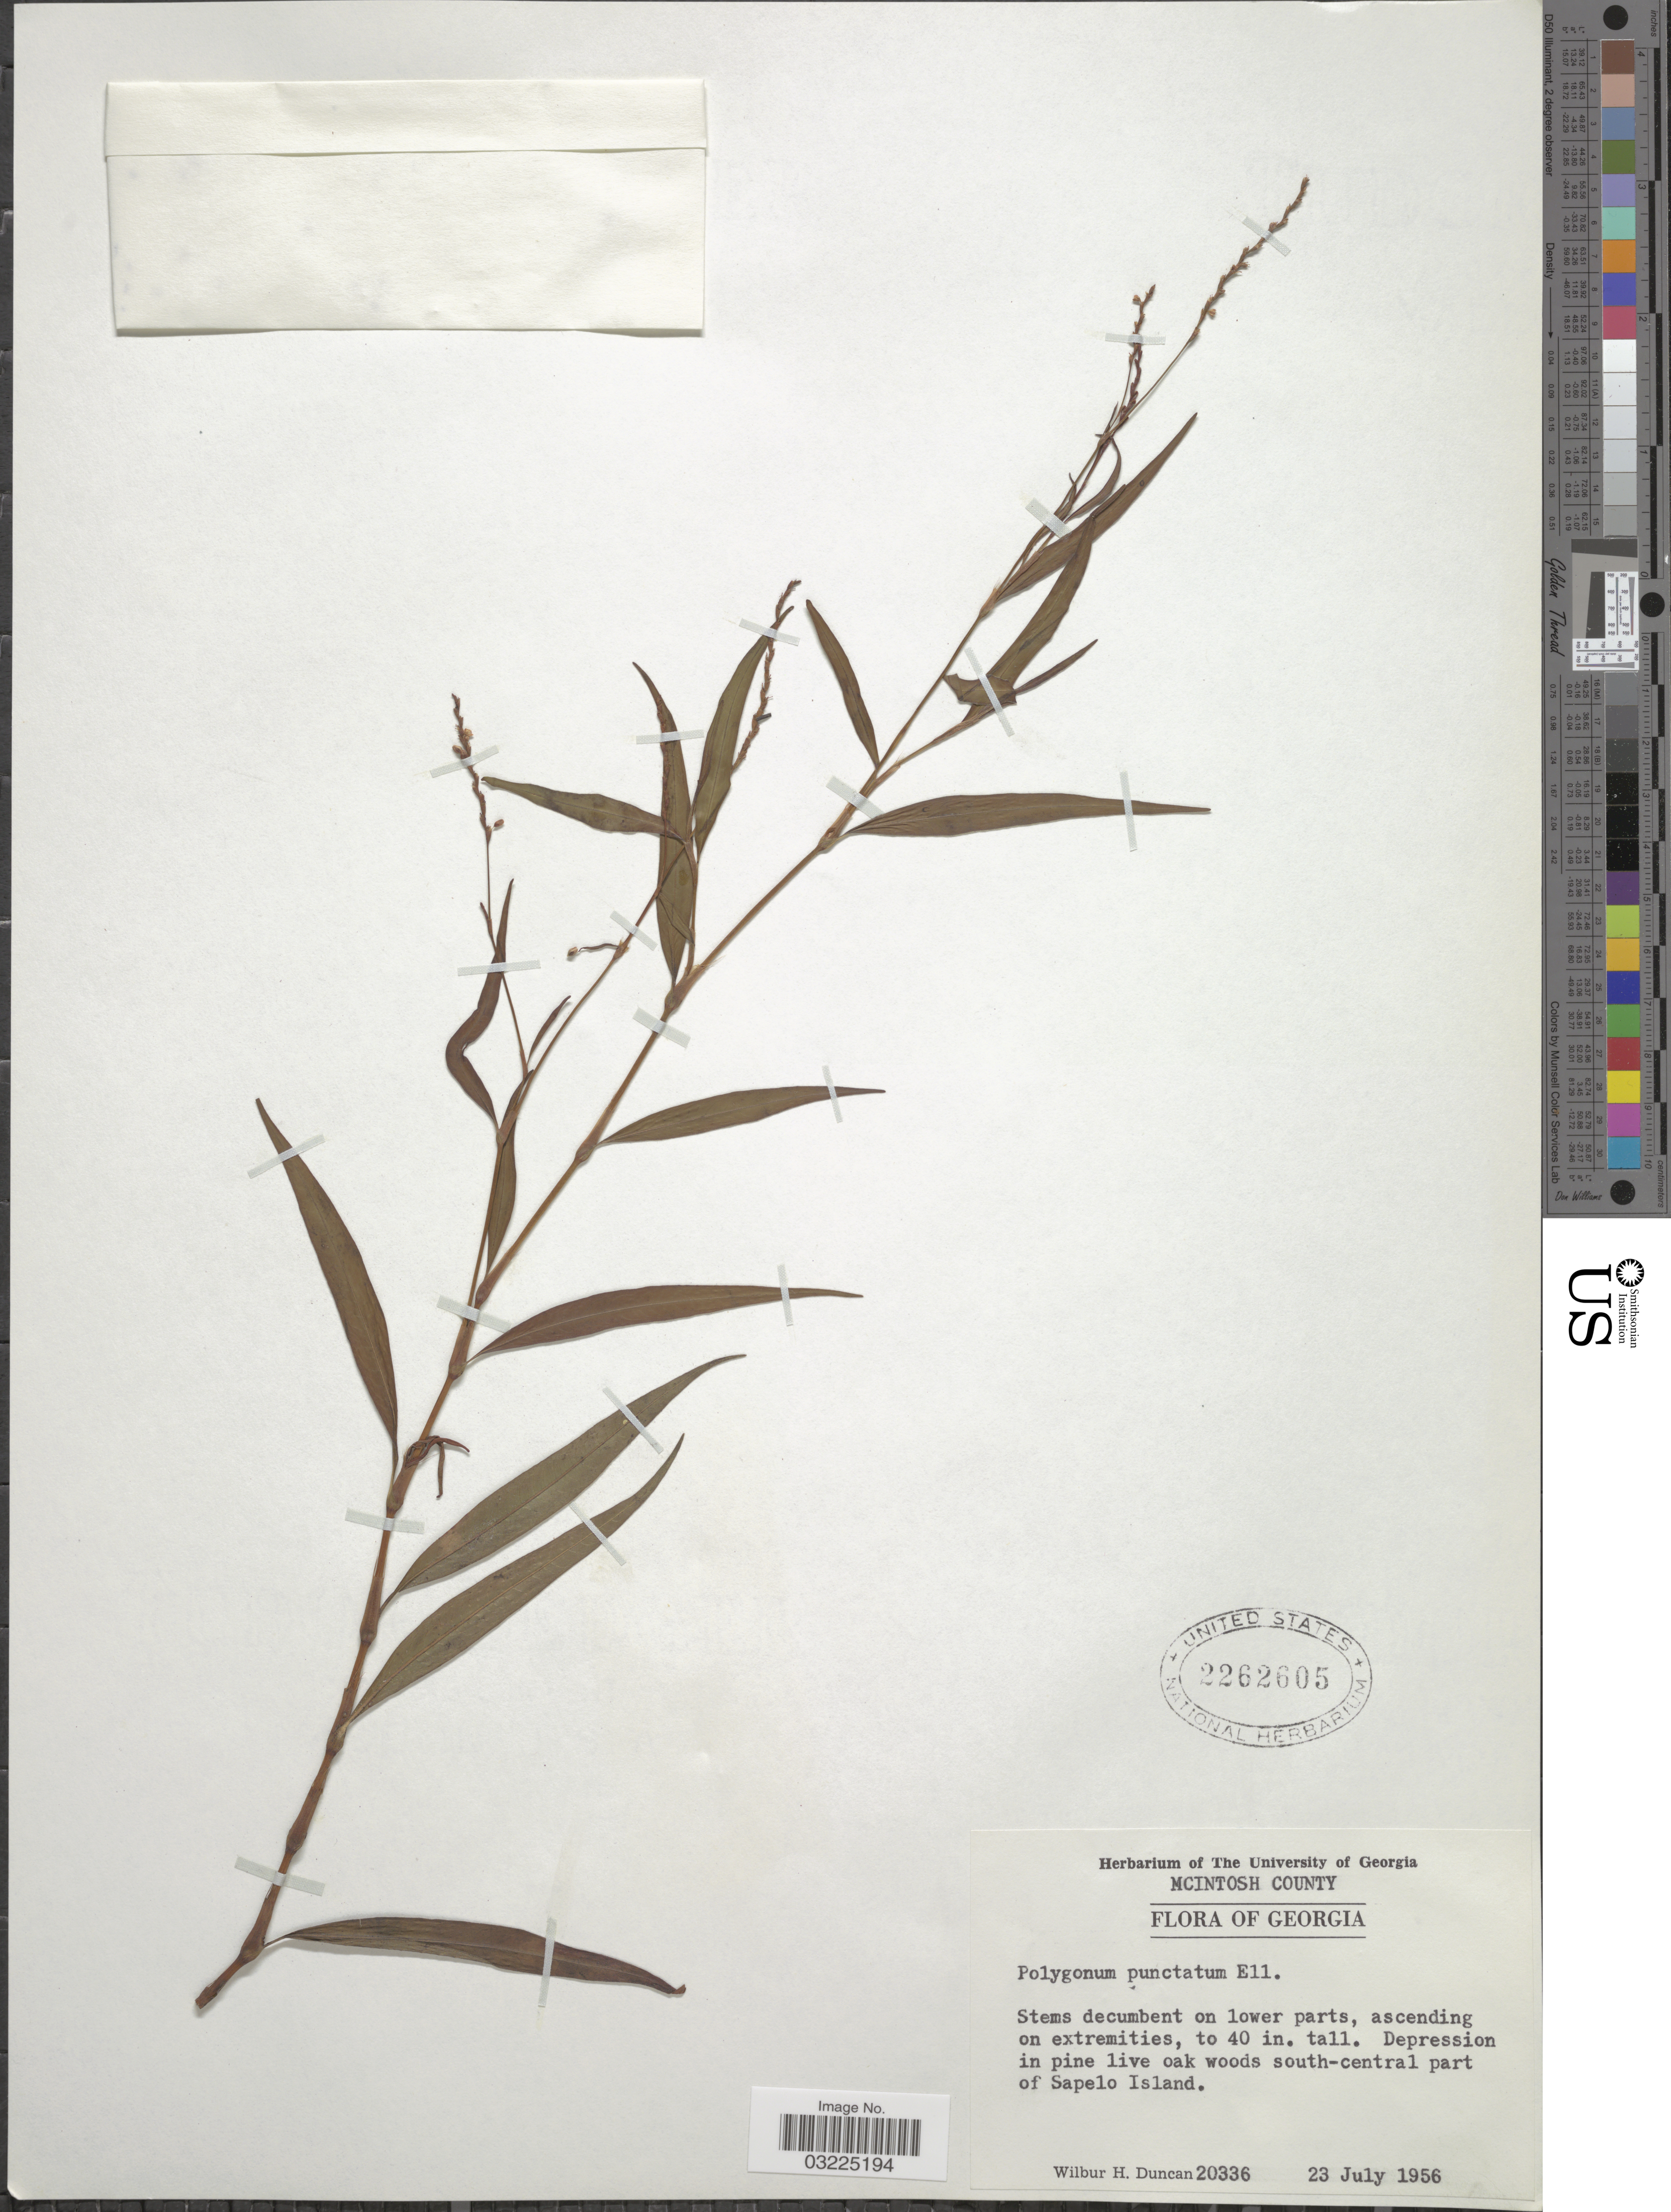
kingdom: Plantae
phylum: Tracheophyta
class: Magnoliopsida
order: Caryophyllales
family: Polygonaceae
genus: Persicaria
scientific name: Persicaria punctata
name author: (Elliott) Small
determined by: Atha, D. E.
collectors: W. H. Duncan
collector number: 20336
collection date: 1956-07-23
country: United States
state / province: Georgia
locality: McIntosh County, Depression in pine live oak woods south-central part of Sapelo Island.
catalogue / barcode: US 2262605